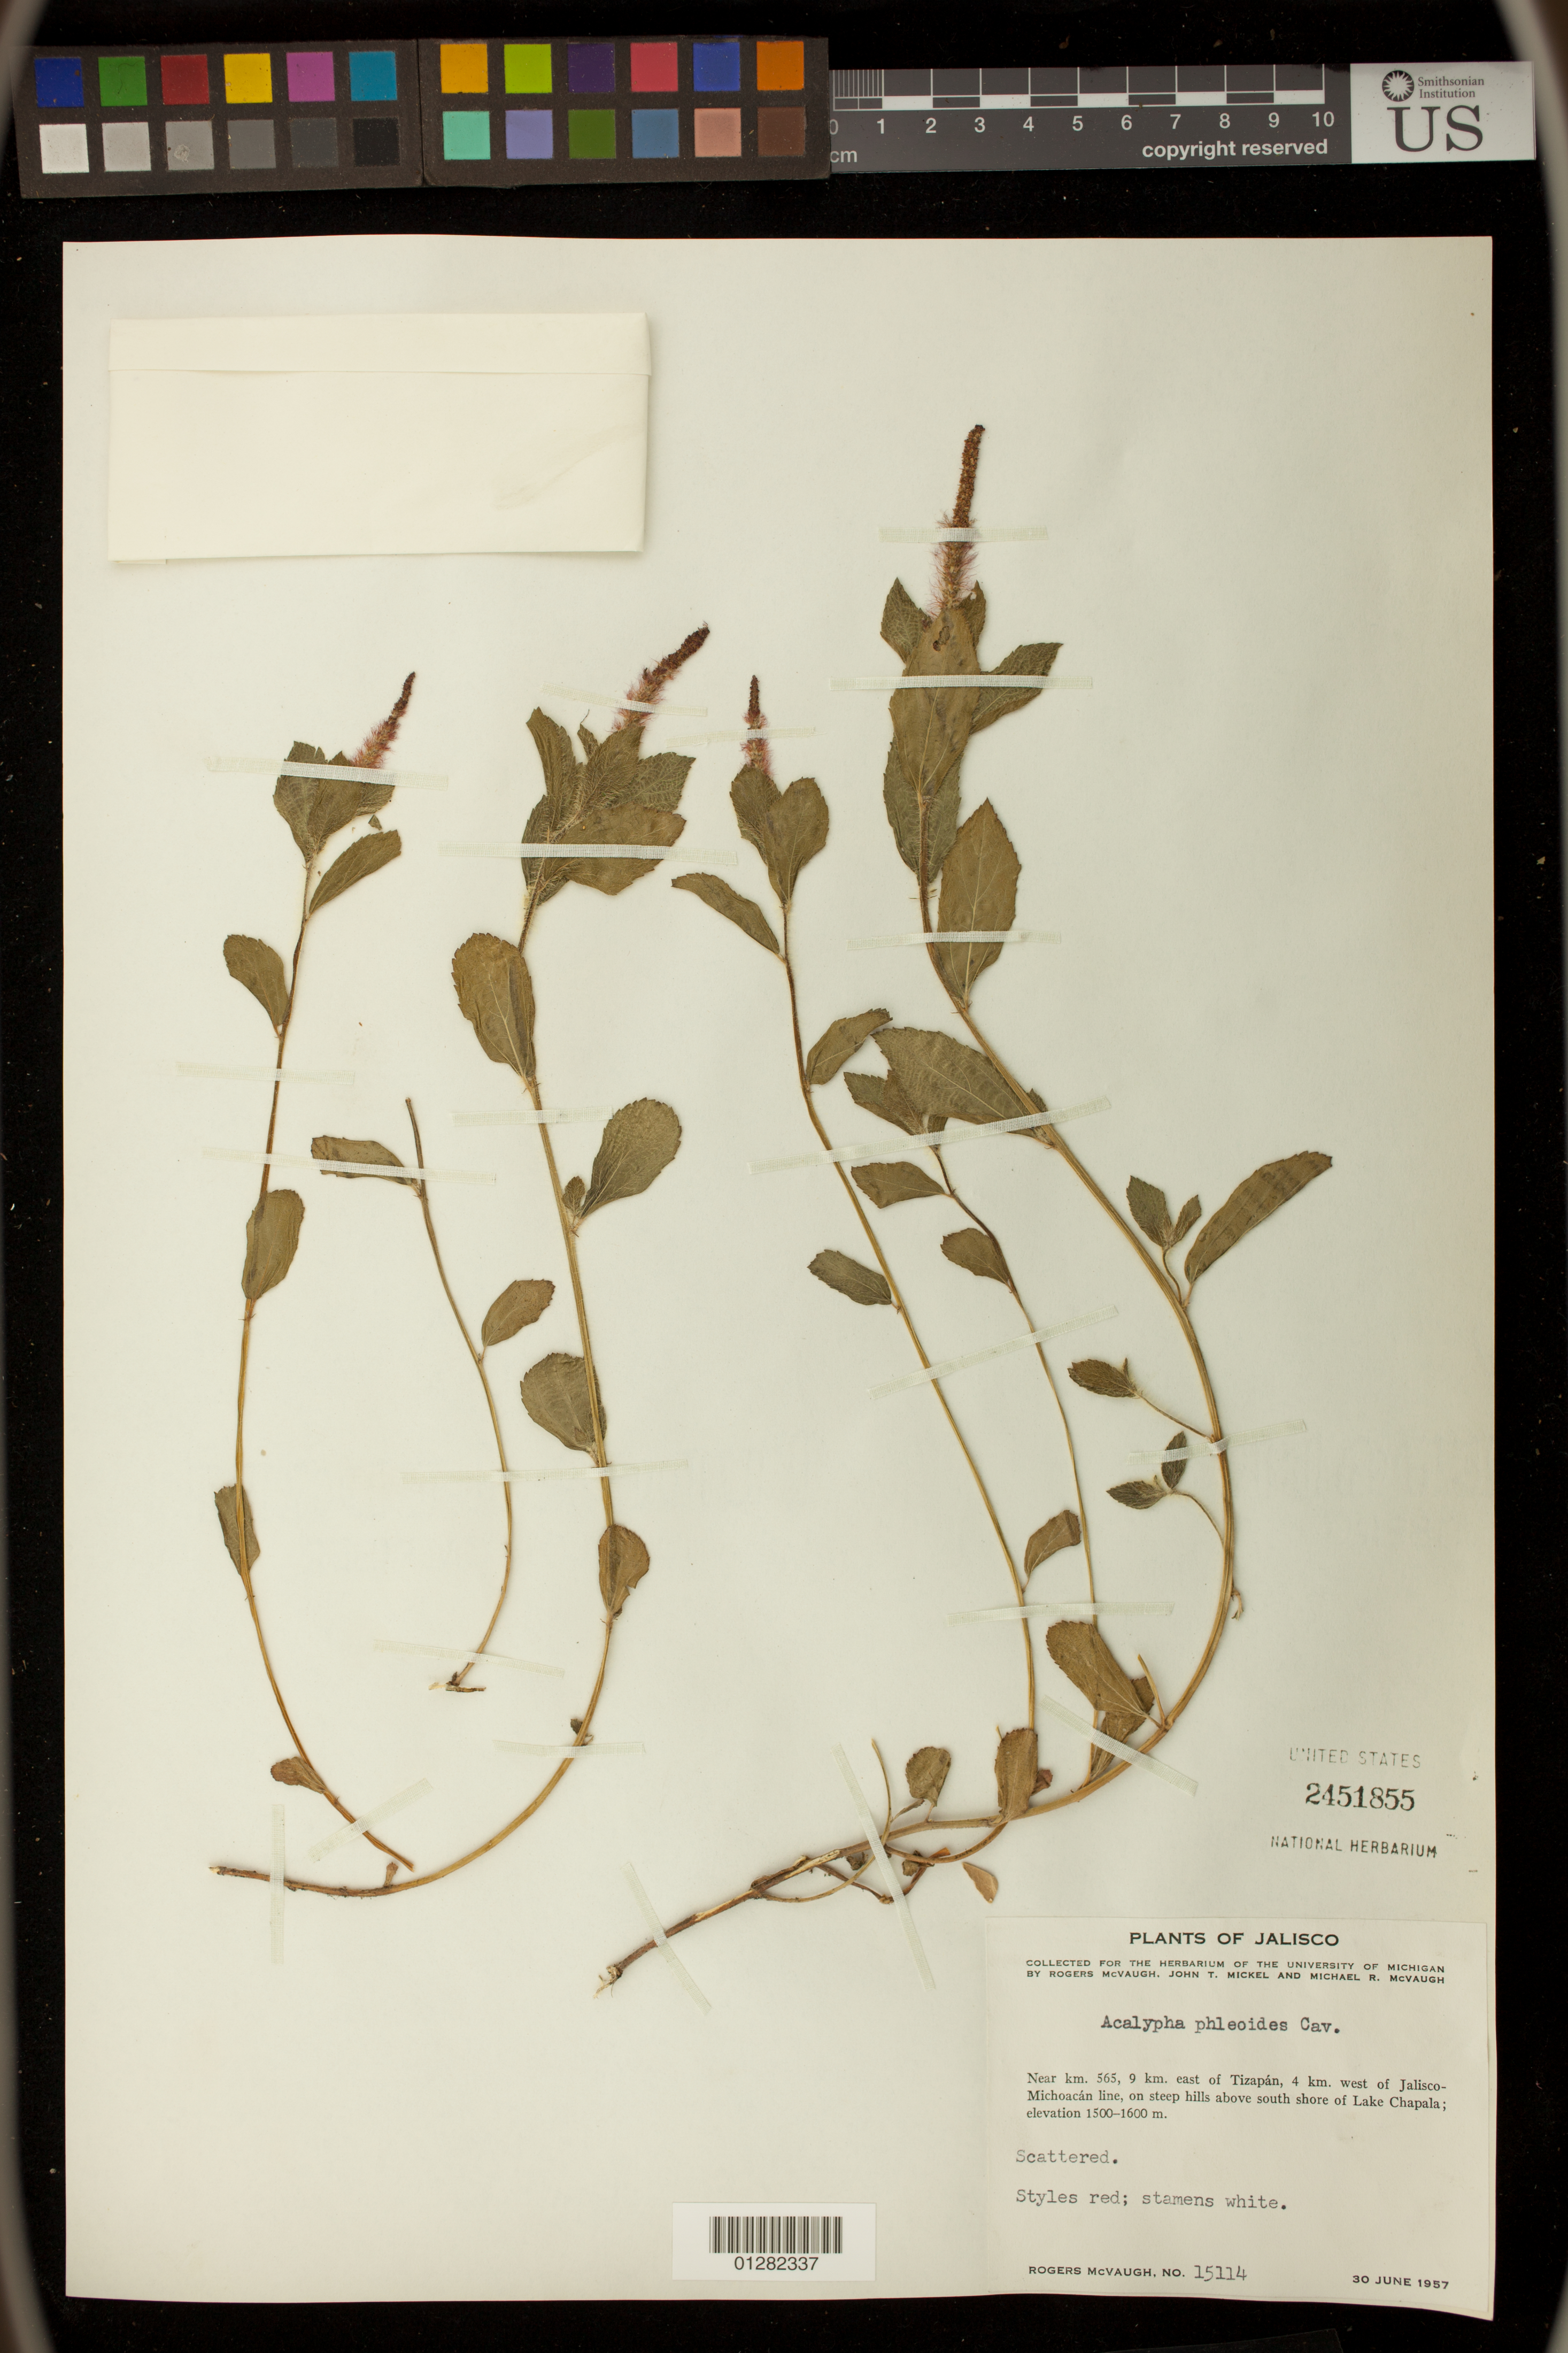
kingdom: Plantae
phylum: Tracheophyta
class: Magnoliopsida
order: Malpighiales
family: Euphorbiaceae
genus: Acalypha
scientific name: Acalypha phleoides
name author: Cav.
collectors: C. A. Purpus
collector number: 15114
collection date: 1957-06-30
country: Mexico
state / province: Jalisco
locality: Near km. 565, 9km. east of Tizapan, 4 km west of Jalisco-Michoacan line, on steep hills above south shore of Lake Chapala.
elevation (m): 1500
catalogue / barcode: US 2451855